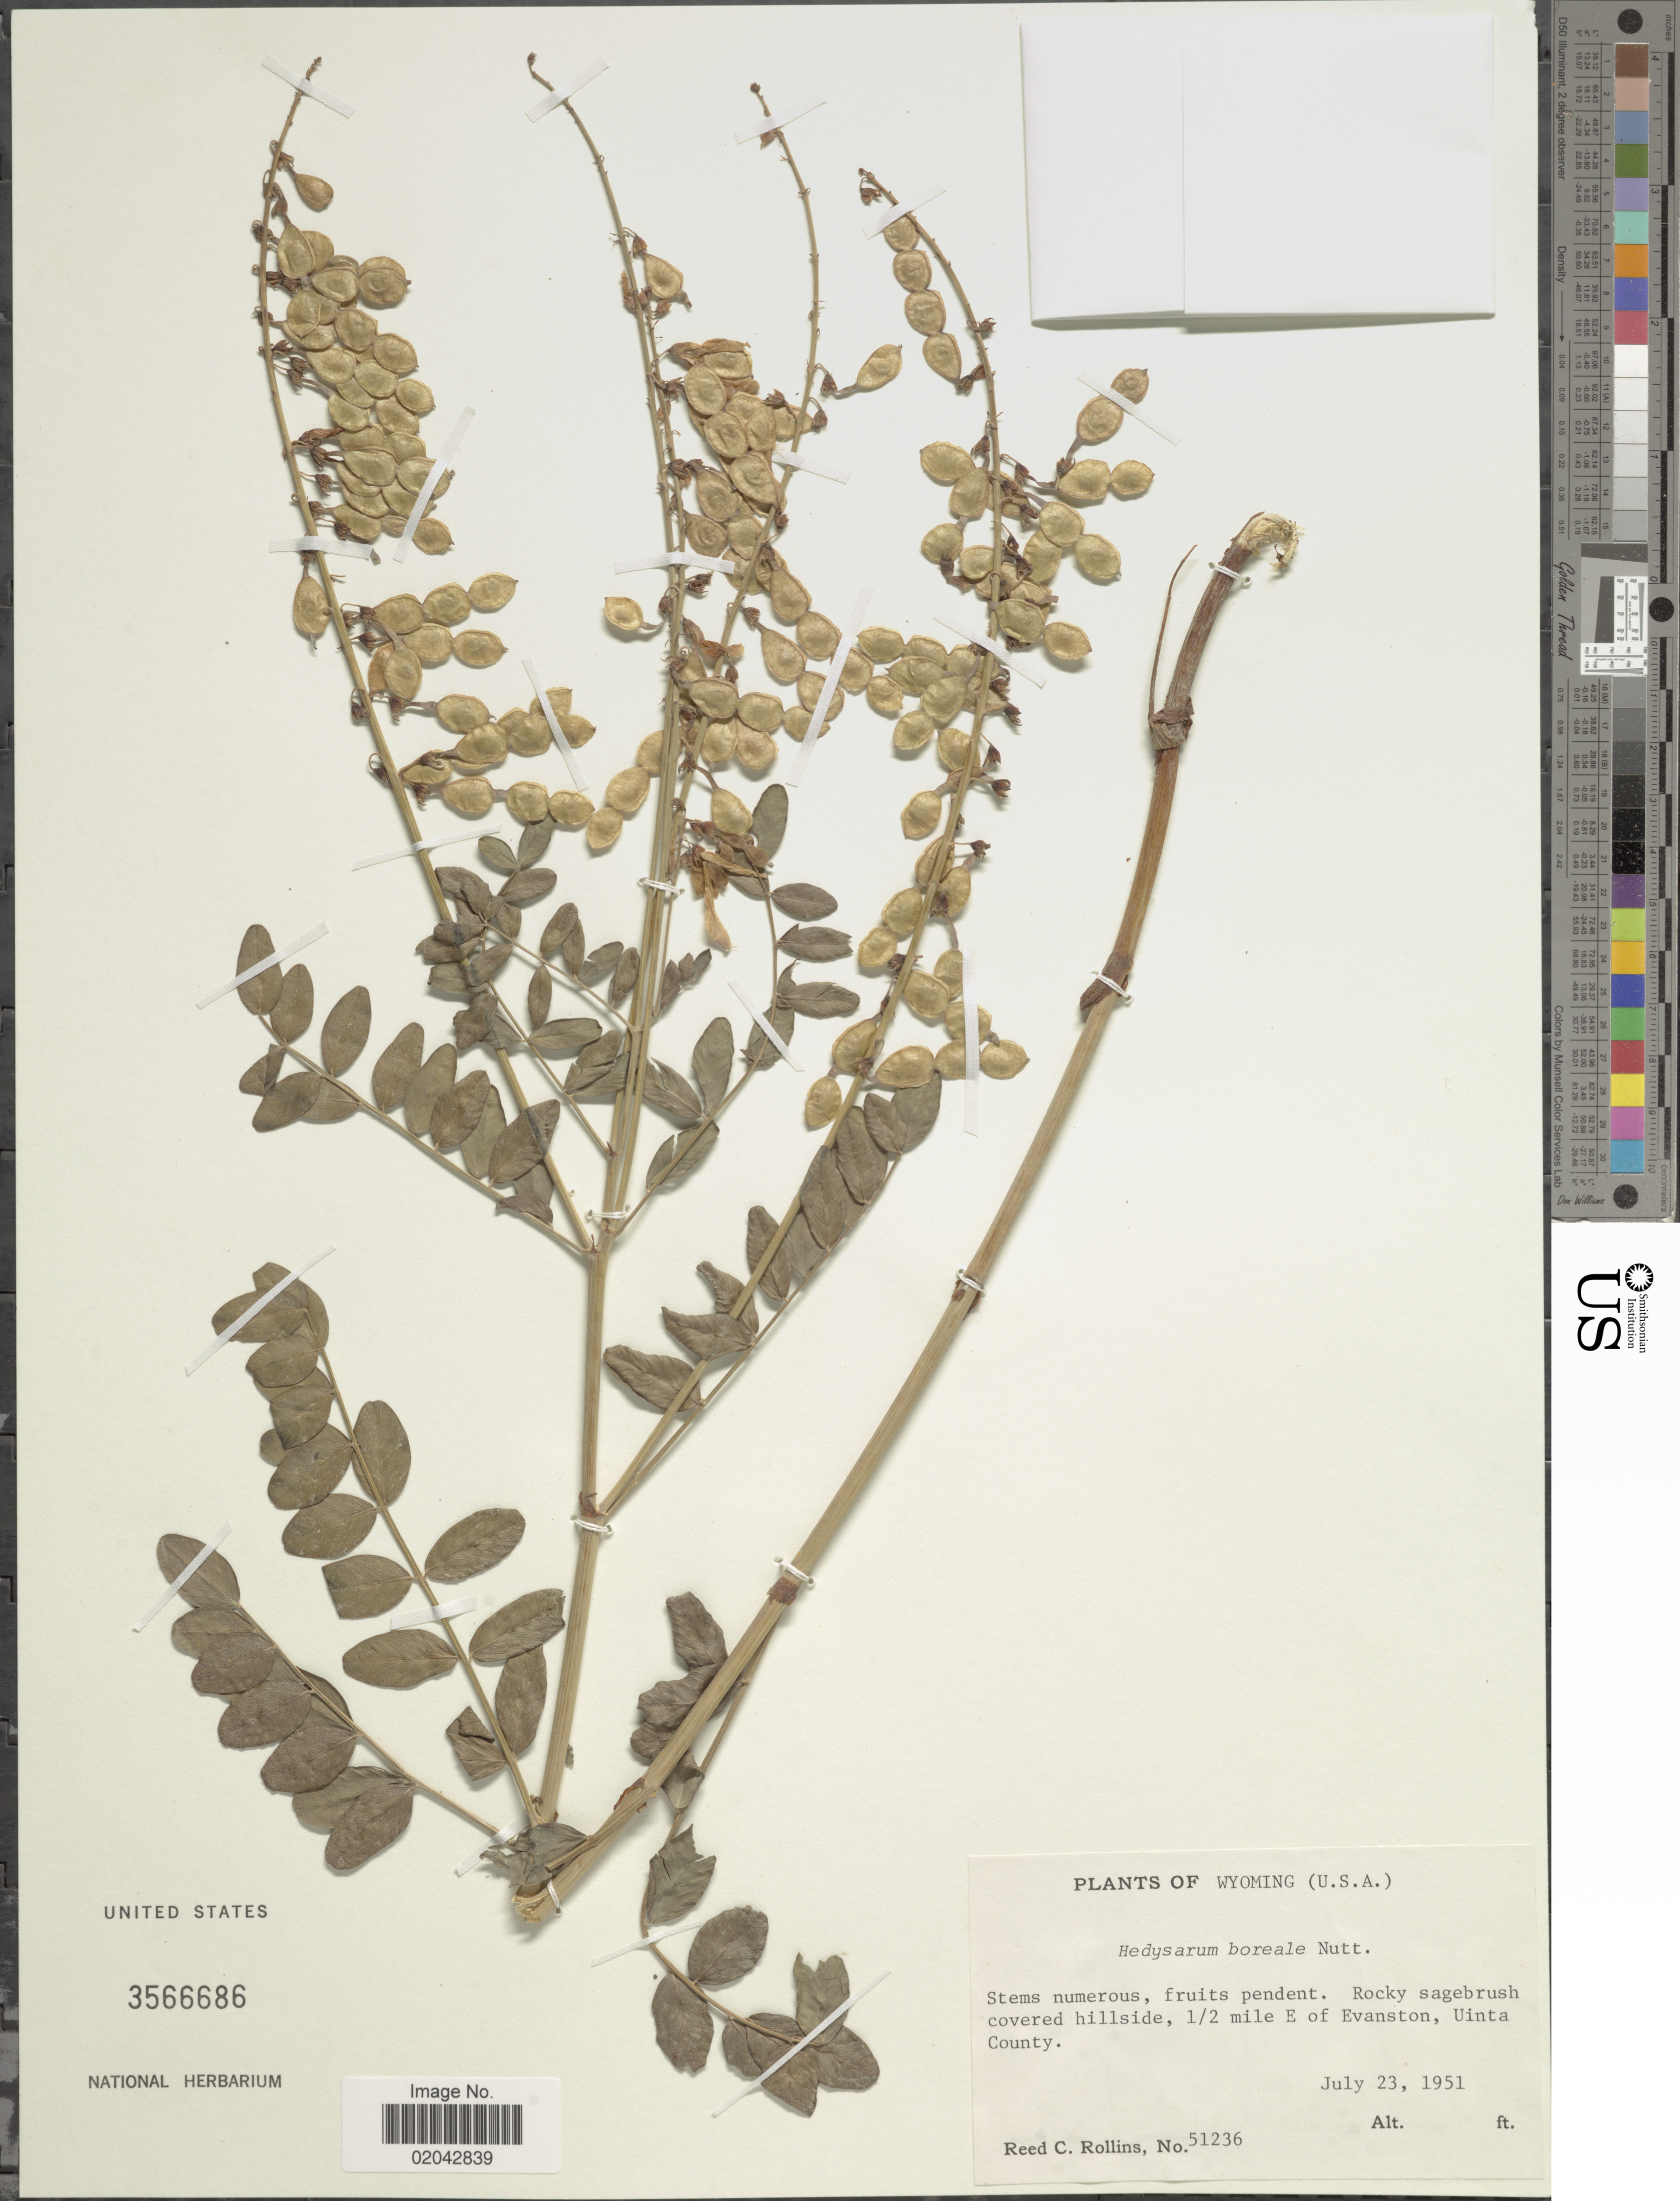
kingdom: Plantae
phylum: Tracheophyta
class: Magnoliopsida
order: Fabales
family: Fabaceae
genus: Hedysarum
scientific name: Hedysarum sp.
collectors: R. Collins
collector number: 51236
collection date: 1951-07-23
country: United States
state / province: Wyoming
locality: Rocky sagebrush covered hillside, 1/2 mile E of Evanston, Uinta County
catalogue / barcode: US 3566686